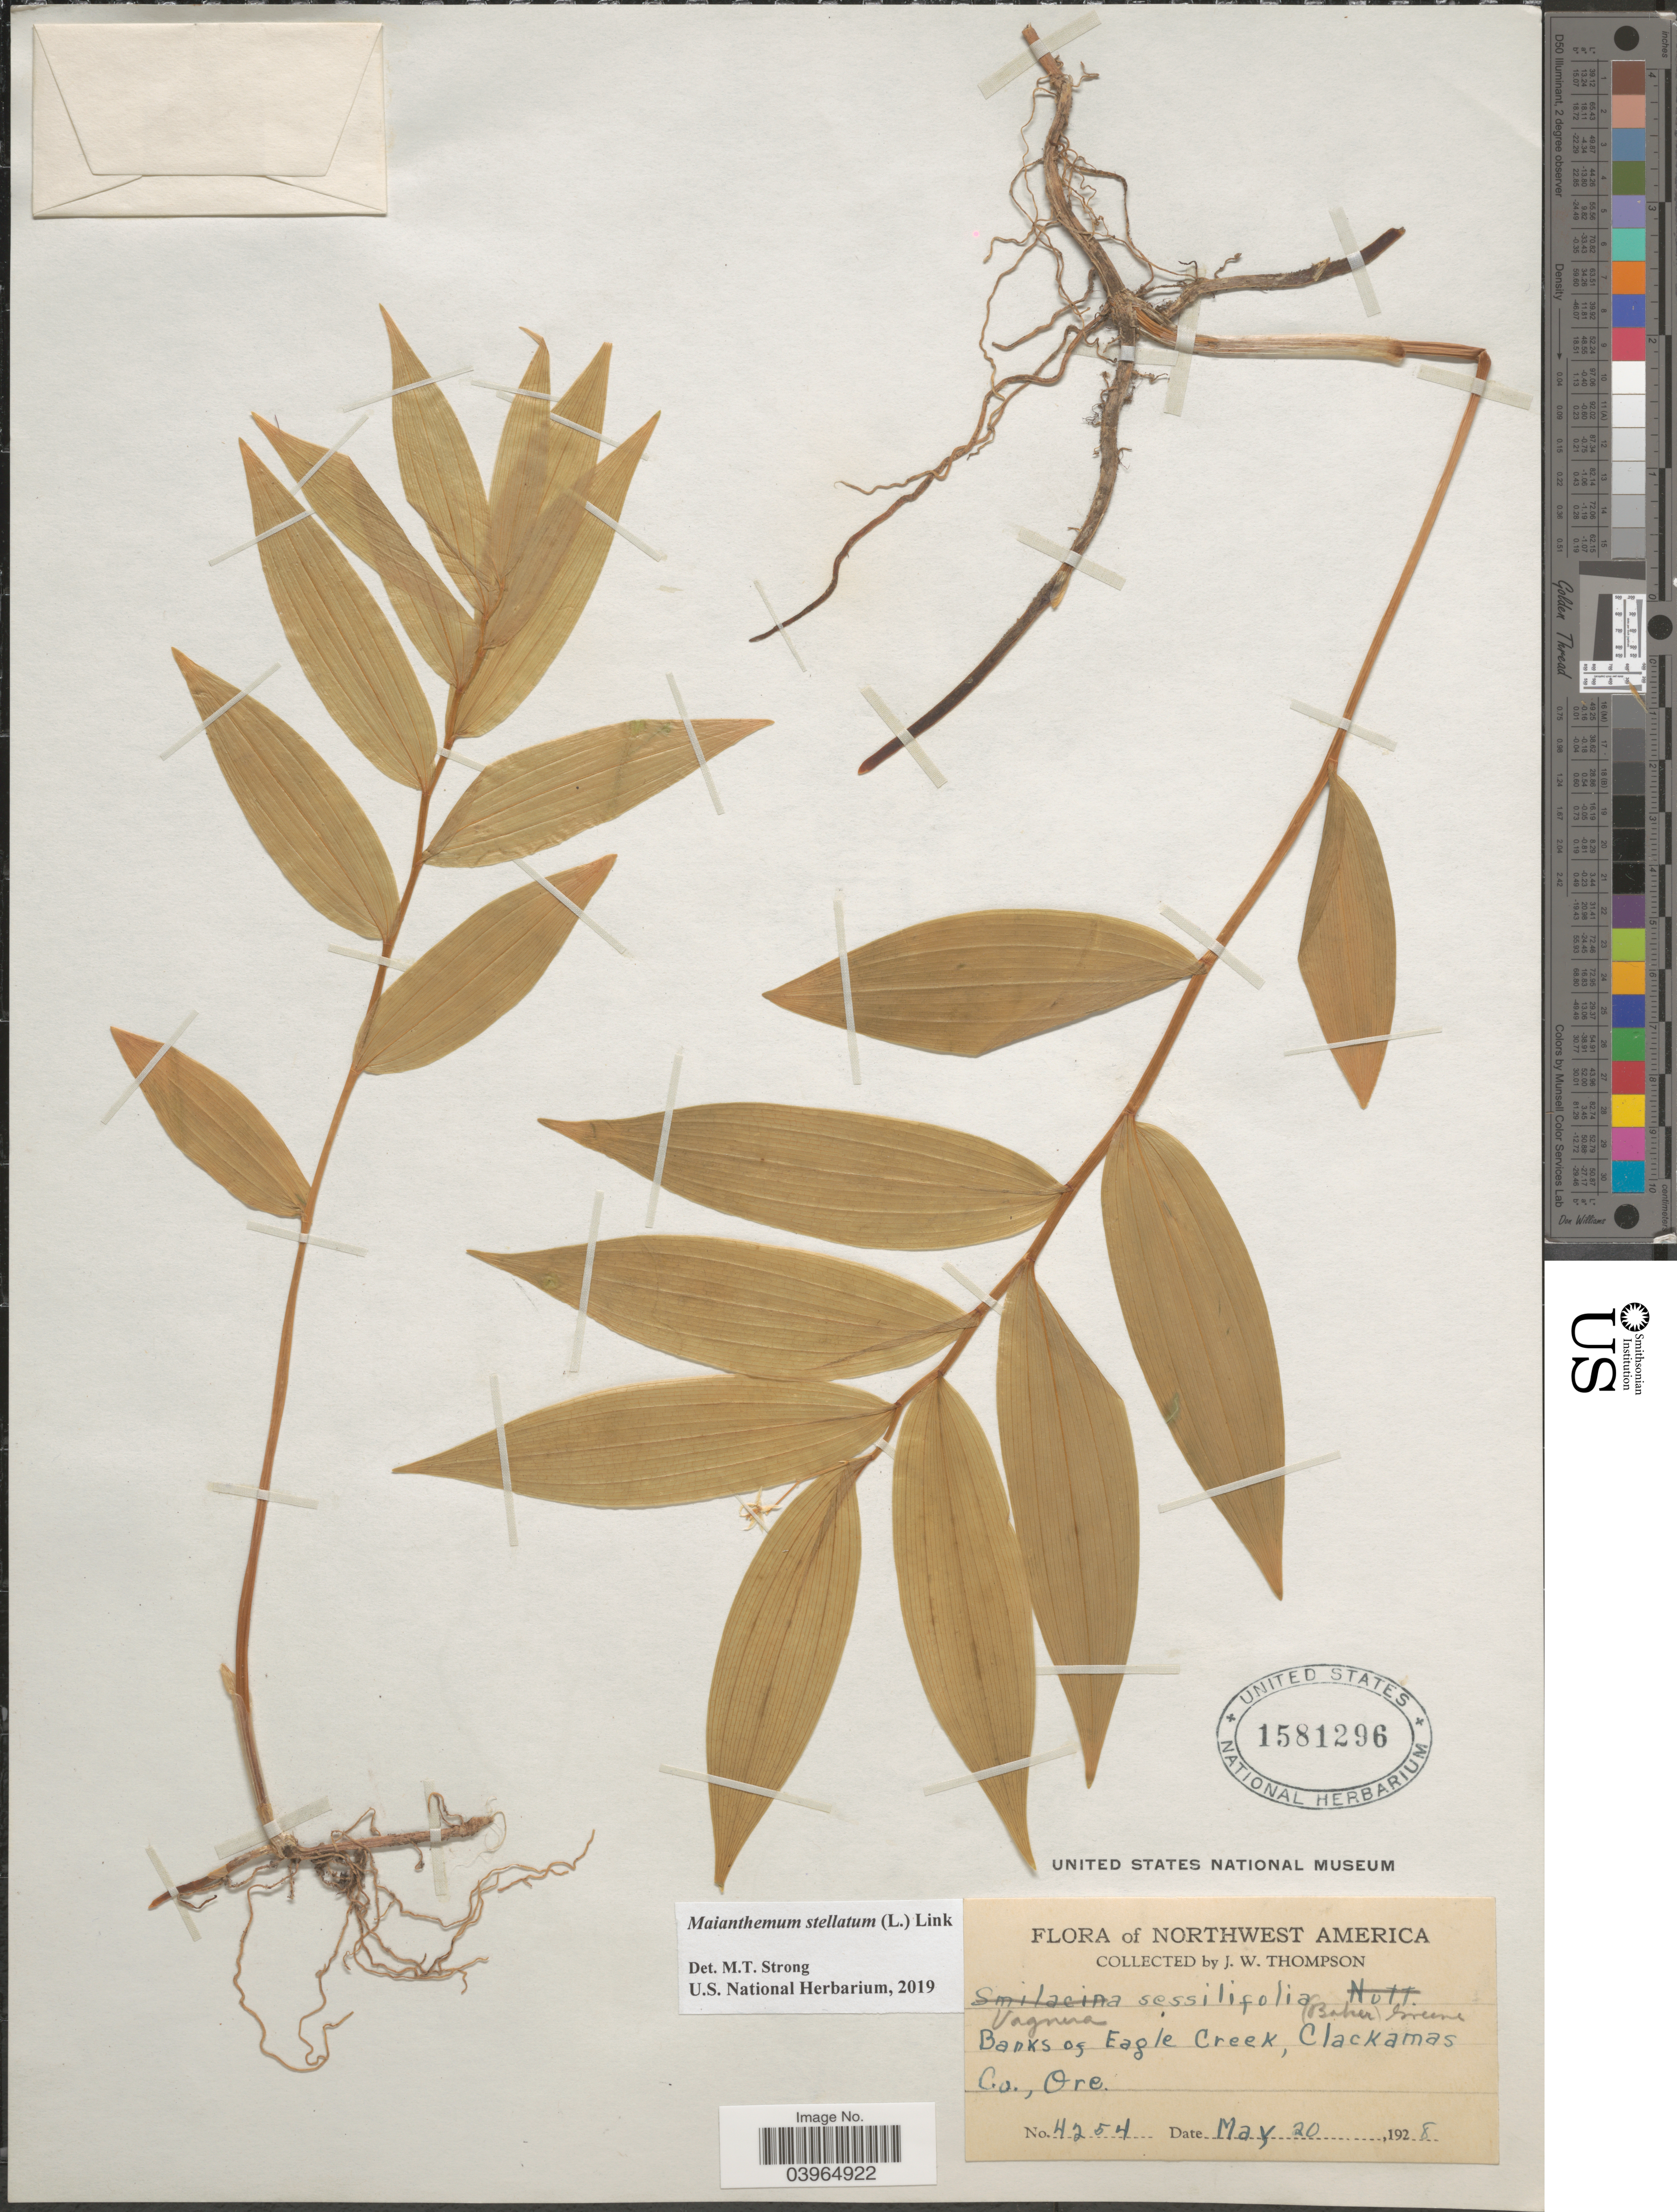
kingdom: Plantae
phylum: Tracheophyta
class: Liliopsida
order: Asparagales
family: Asparagaceae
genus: Maianthemum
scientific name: Maianthemum stellatum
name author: (L.) Link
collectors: J. Thompson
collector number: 4254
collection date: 1928-05-20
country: United States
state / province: Oregon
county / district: Clackamas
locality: Northwest America. Banks of Eagle Creek, Clackamas Co.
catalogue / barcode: US 1581296